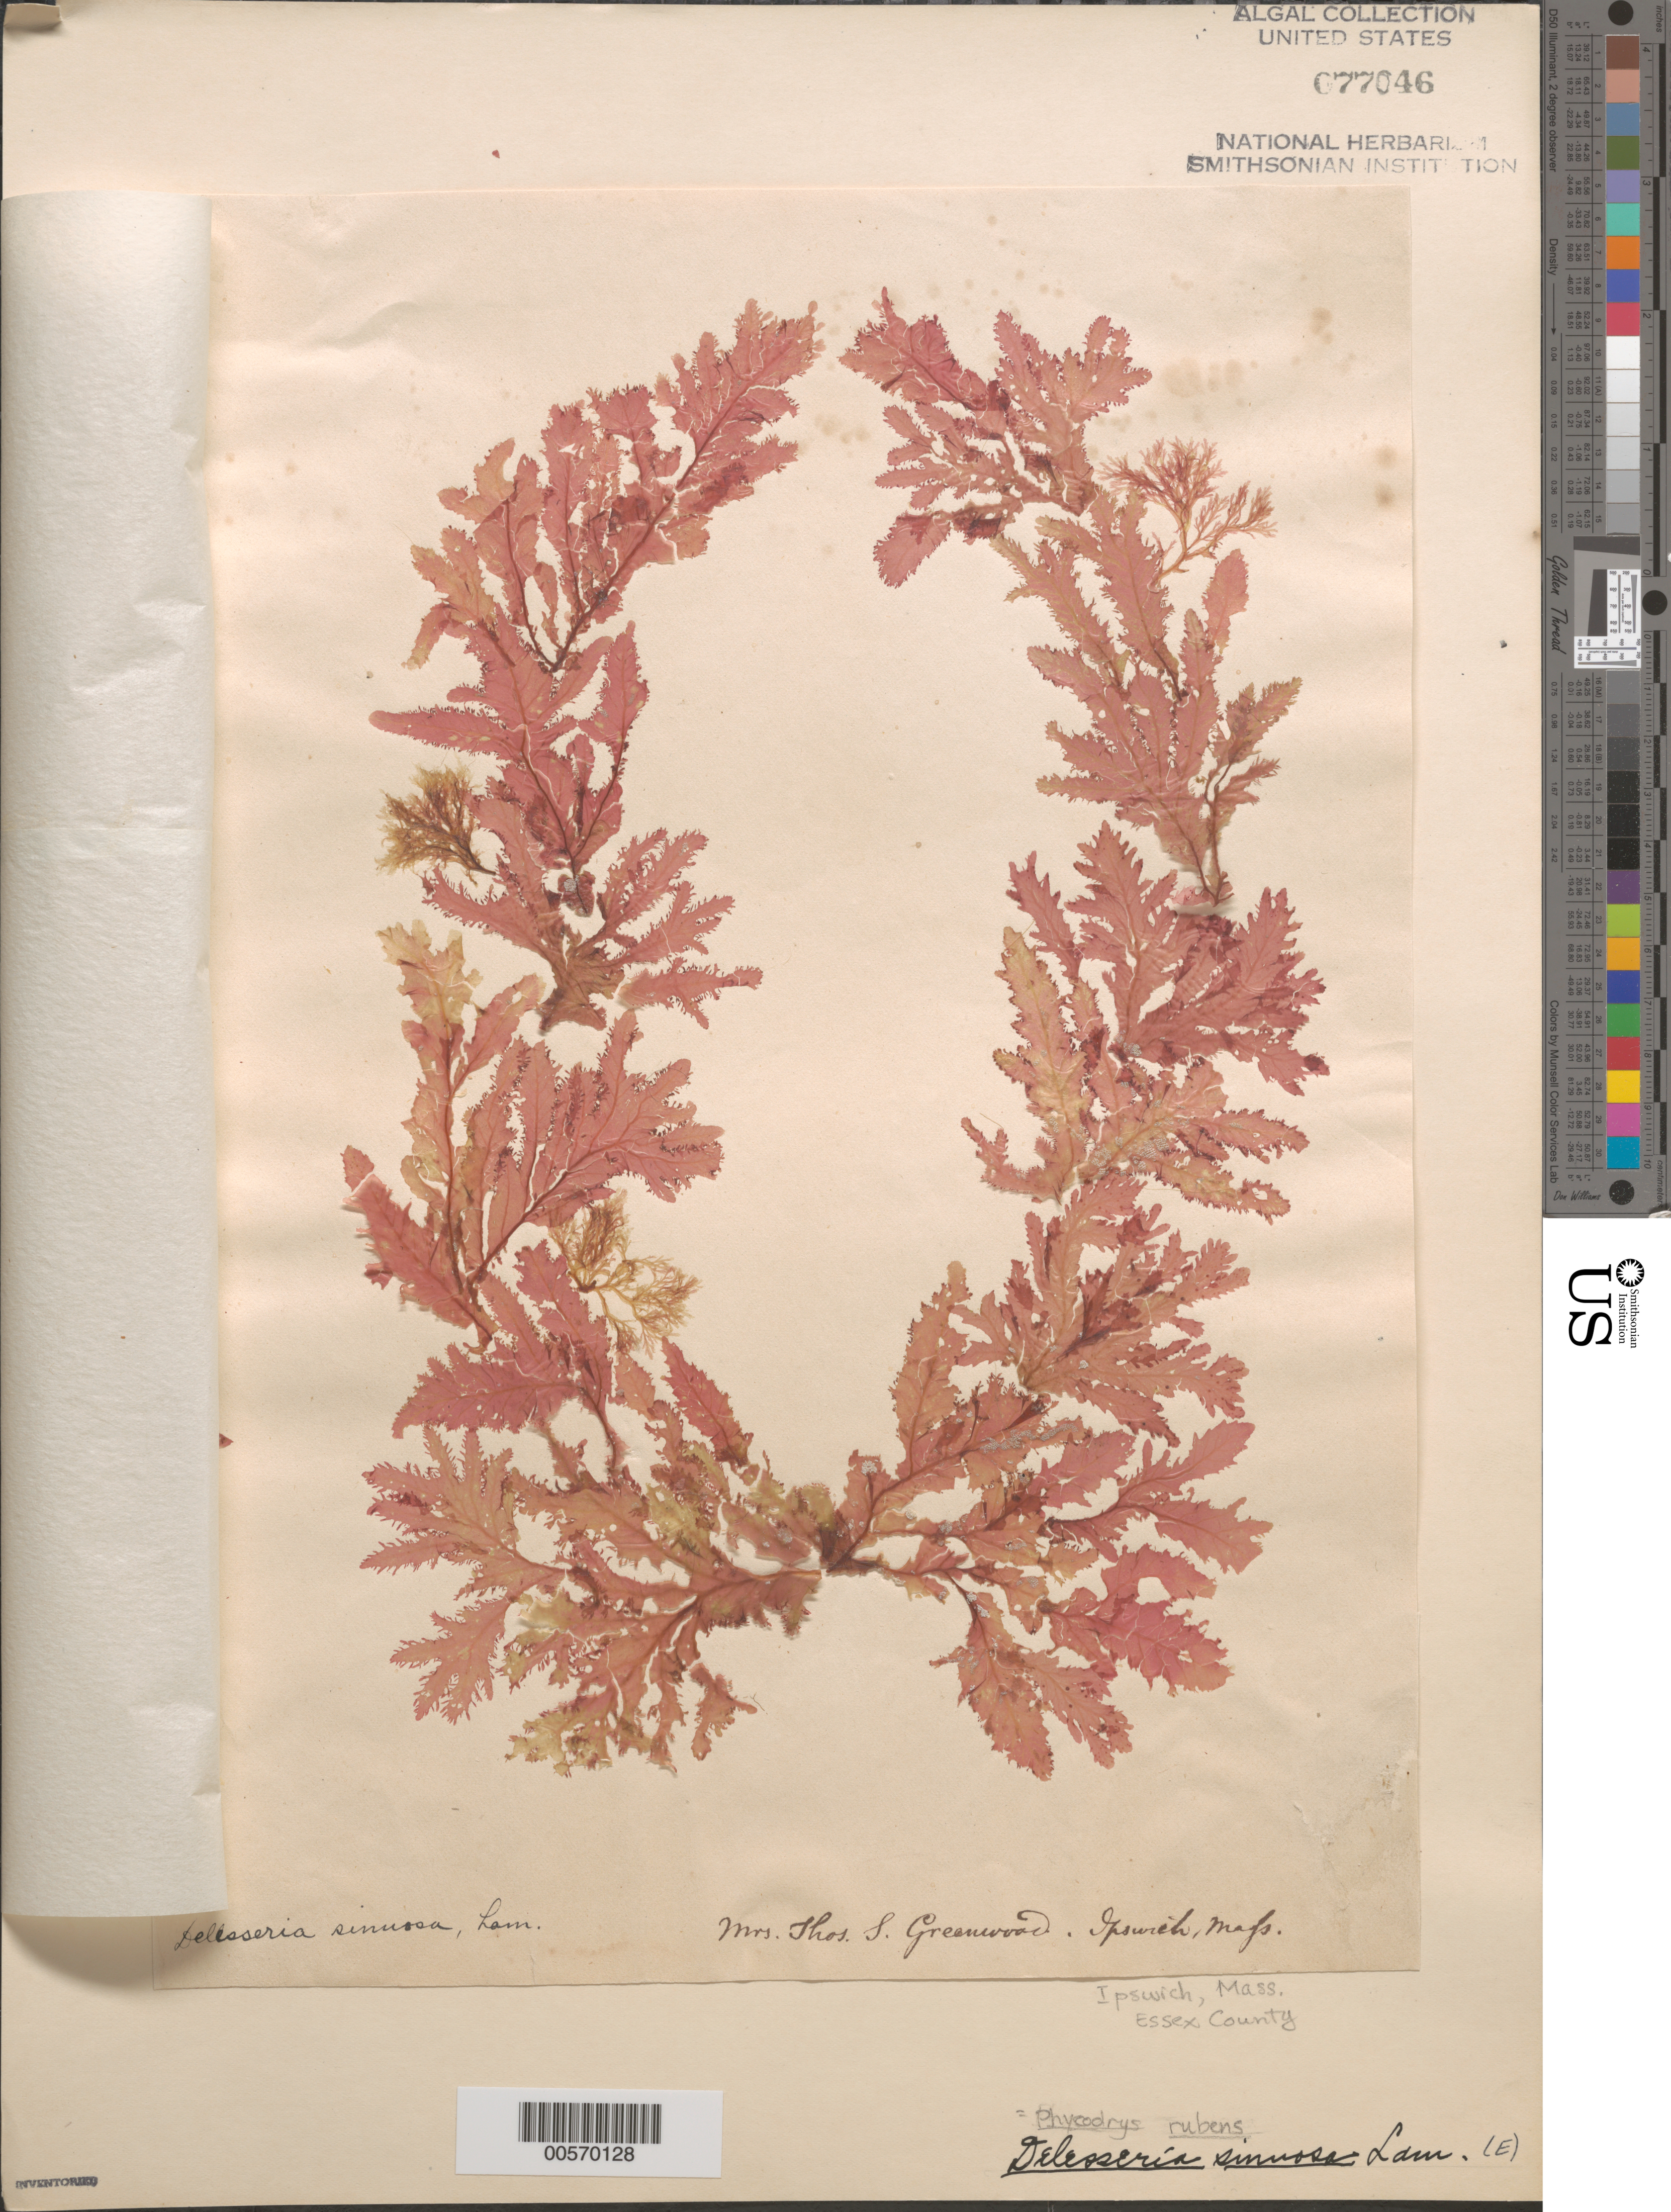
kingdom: Plantae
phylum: Rhodophyta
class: Florideophyceae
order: Ceramiales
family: Delesseriaceae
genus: Phycodrys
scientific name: Phycodrys rubens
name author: (L.) Batters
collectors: T. Greenwood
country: United States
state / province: Massachusetts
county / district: Essex County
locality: Ipswich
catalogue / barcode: US 77046